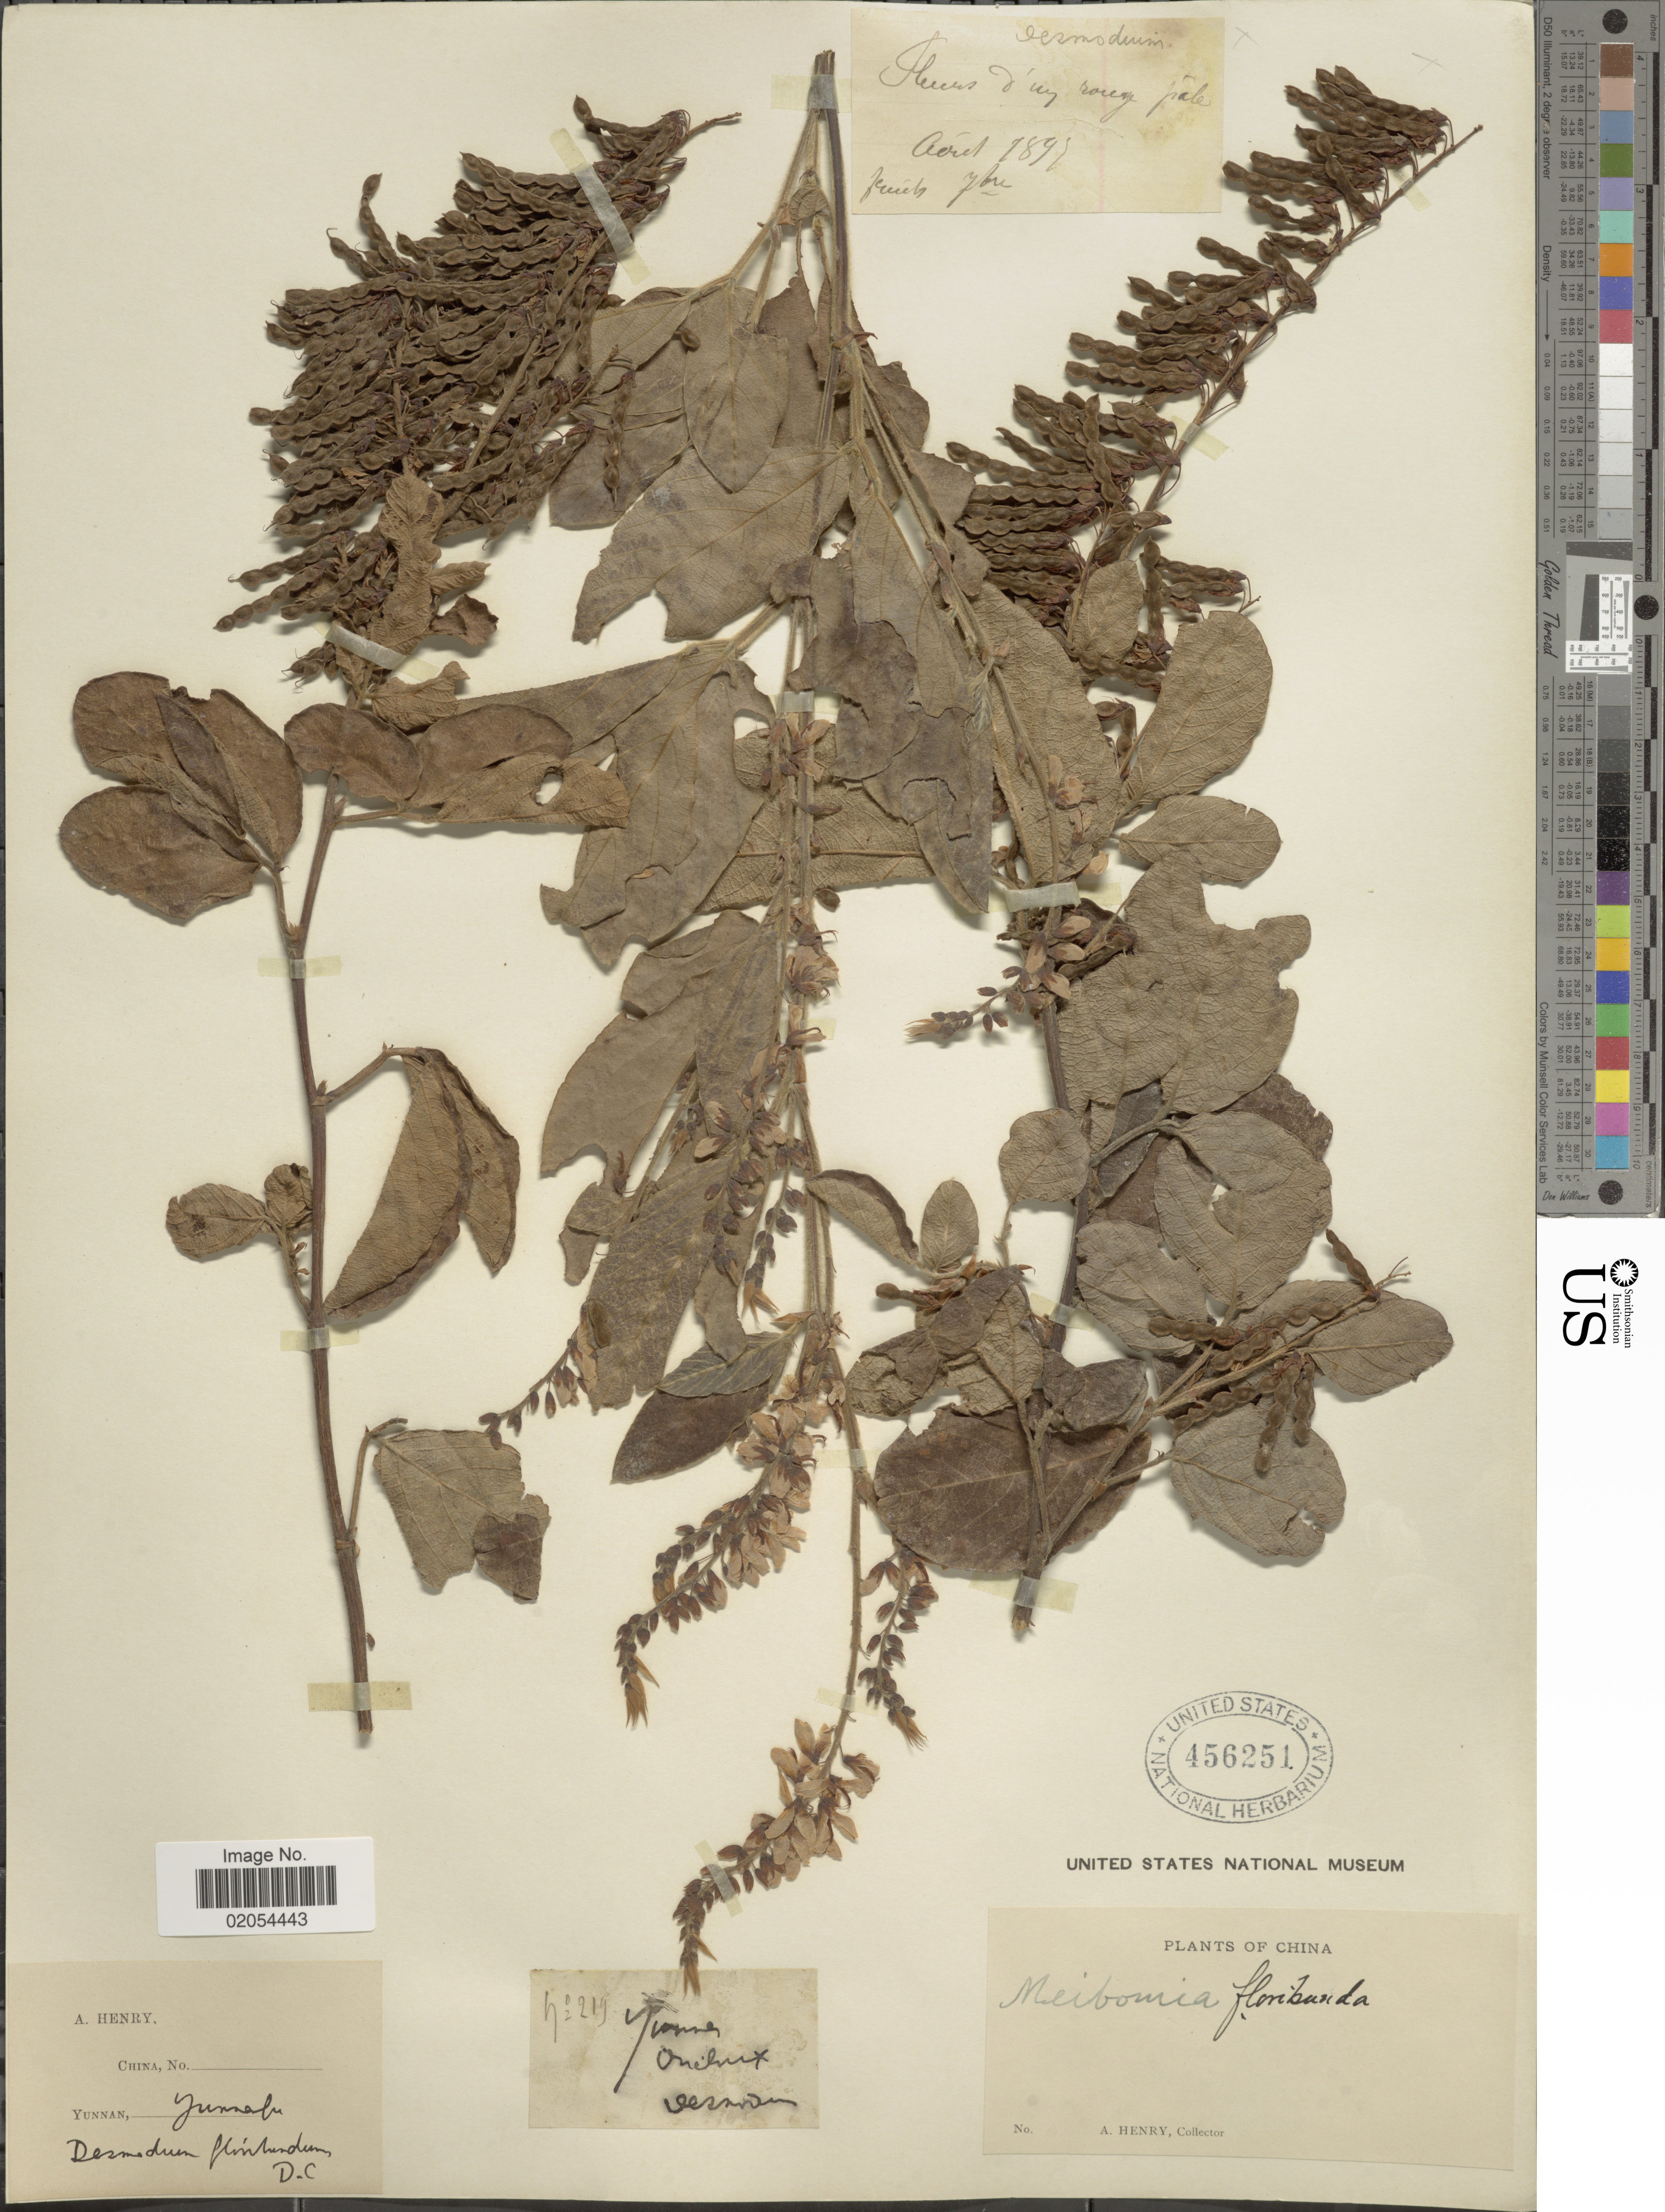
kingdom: Plantae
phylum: Tracheophyta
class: Magnoliopsida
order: Fabales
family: Fabaceae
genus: Ototropis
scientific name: Ototropis multiflora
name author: (DC.) H. Ohashi & K. Ohashi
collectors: A. Henry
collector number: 219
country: China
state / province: Yunnan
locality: Yunnanfu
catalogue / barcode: US 456251